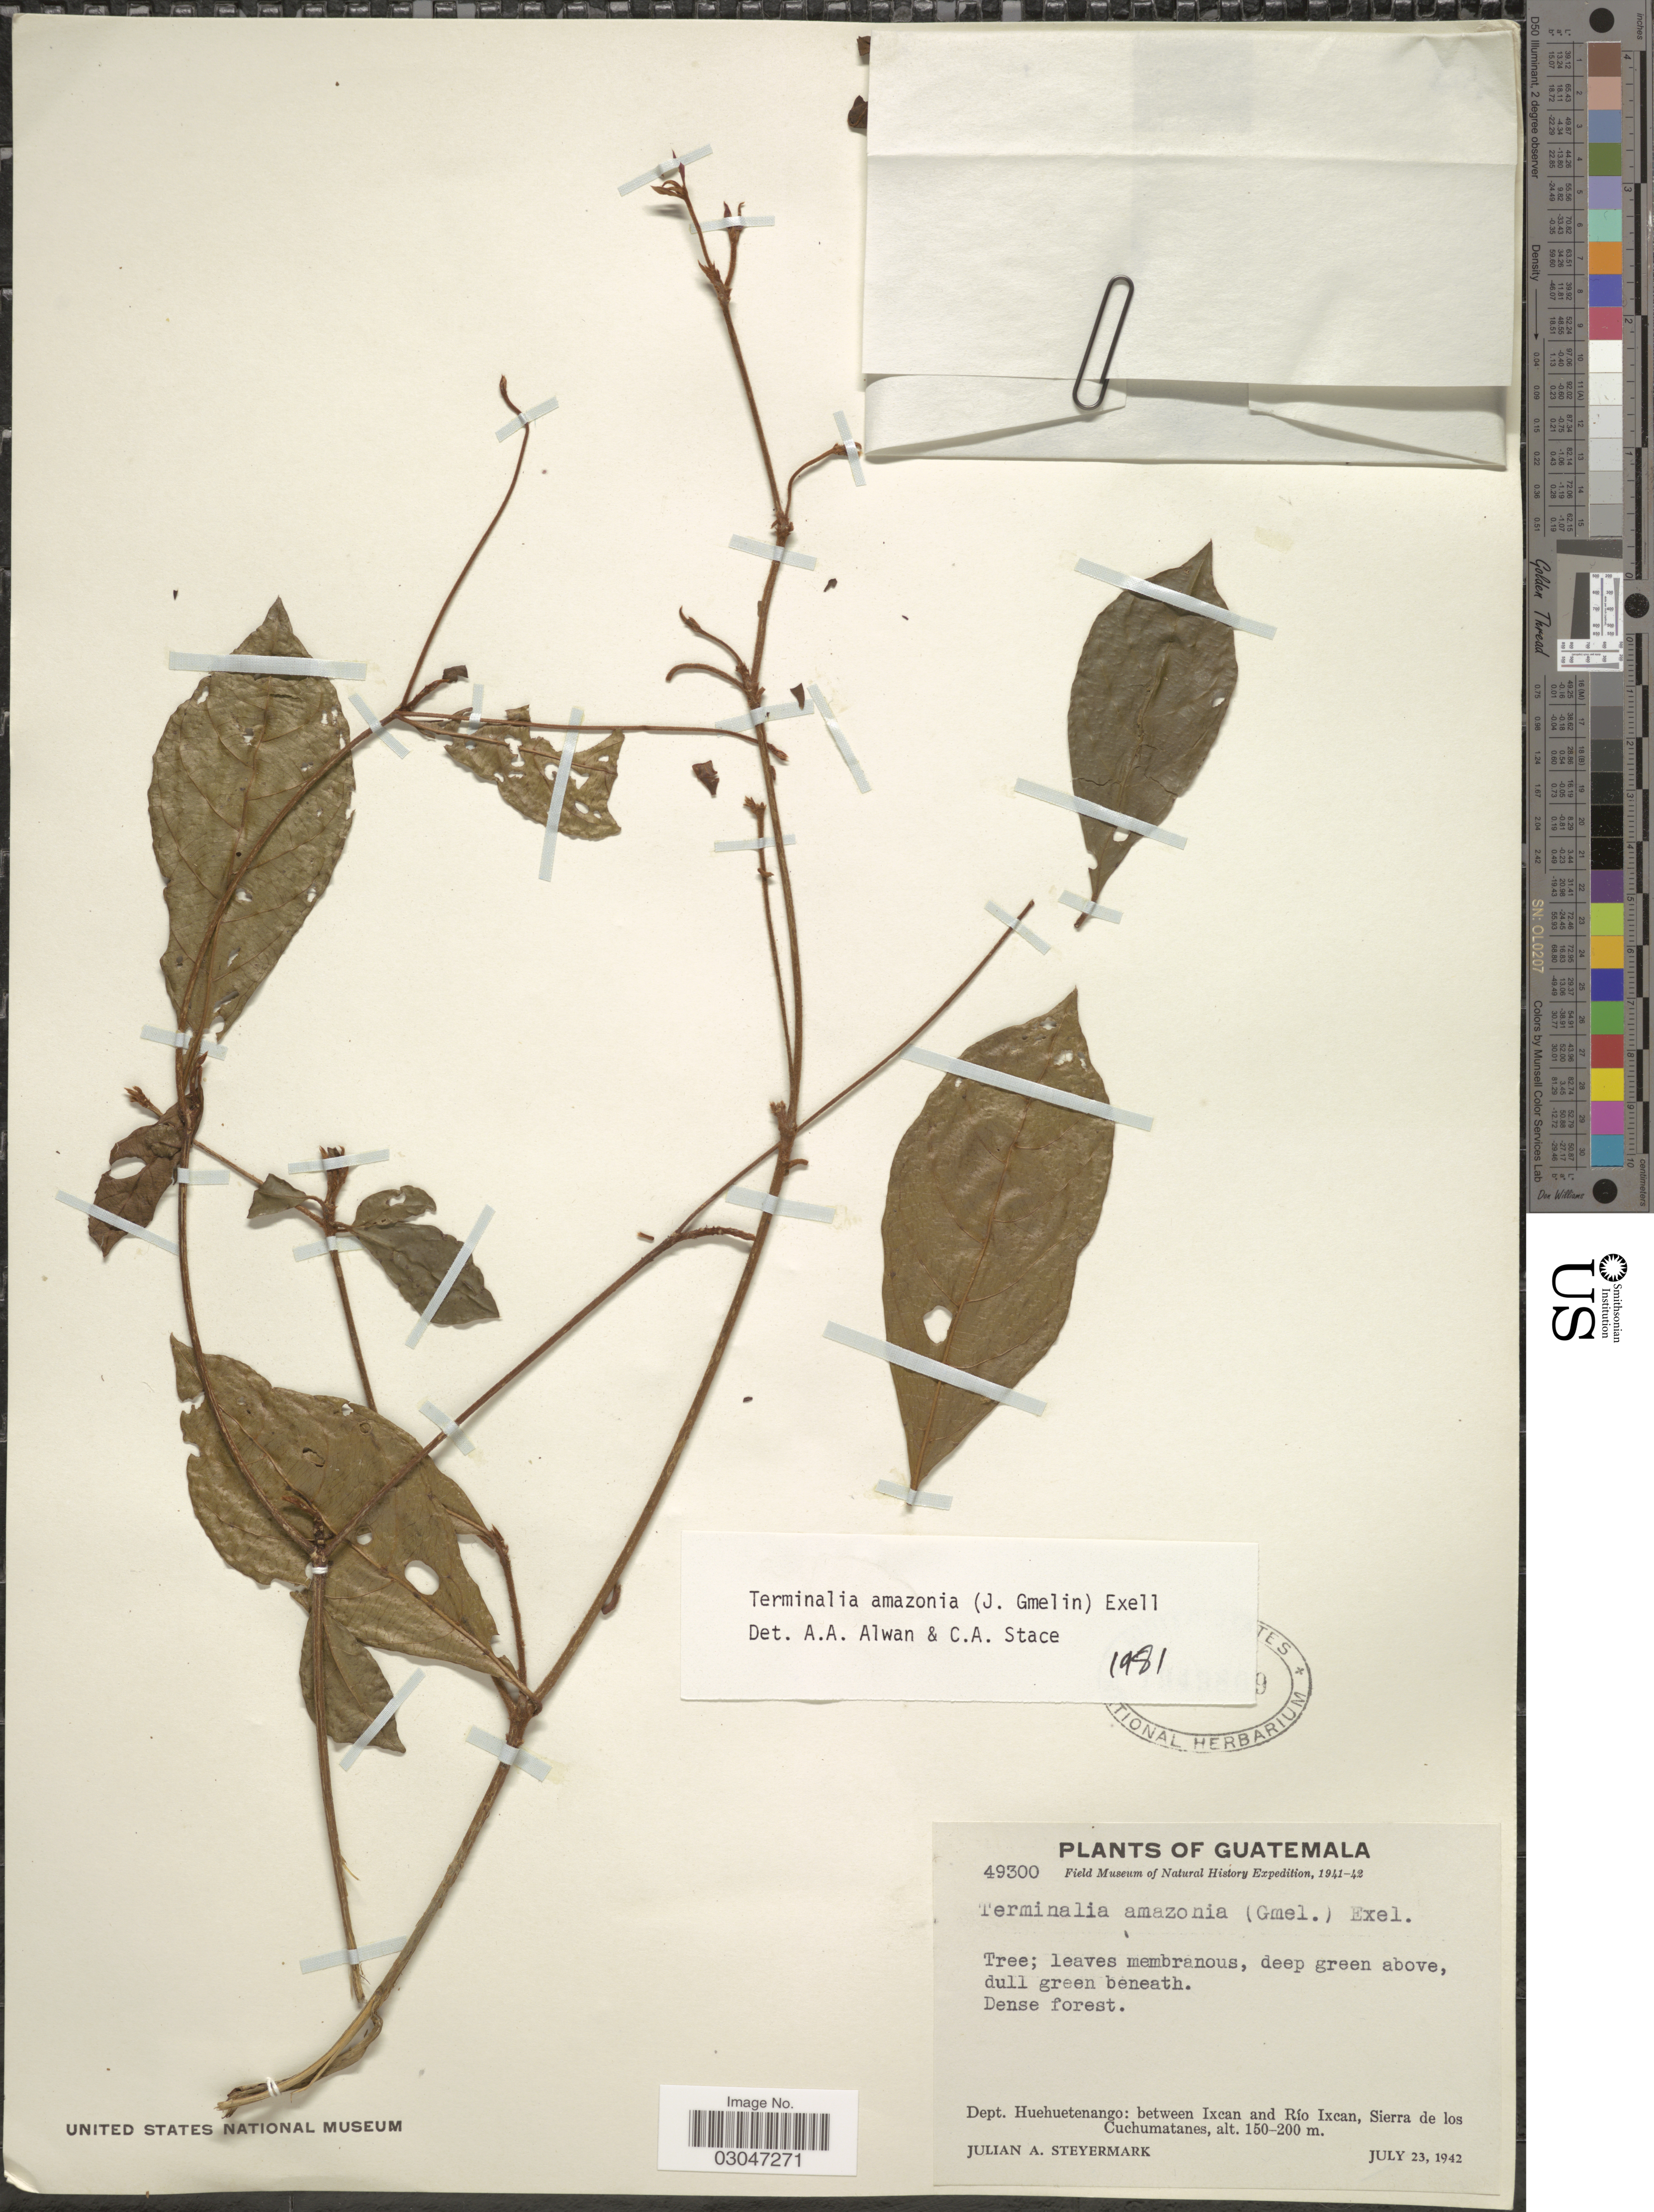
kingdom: Plantae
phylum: Tracheophyta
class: Magnoliopsida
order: Myrtales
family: Combretaceae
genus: Terminalia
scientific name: Terminalia amazonia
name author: (J.F. Gmel.) Exell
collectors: J. Steyermark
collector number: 49300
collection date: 1942-07-23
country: Guatemala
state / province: Huehuetenango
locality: Dept. Huehuetenango:between Ixcan and Río Ixcan, Sierra de los Cuchumatanes.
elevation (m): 150